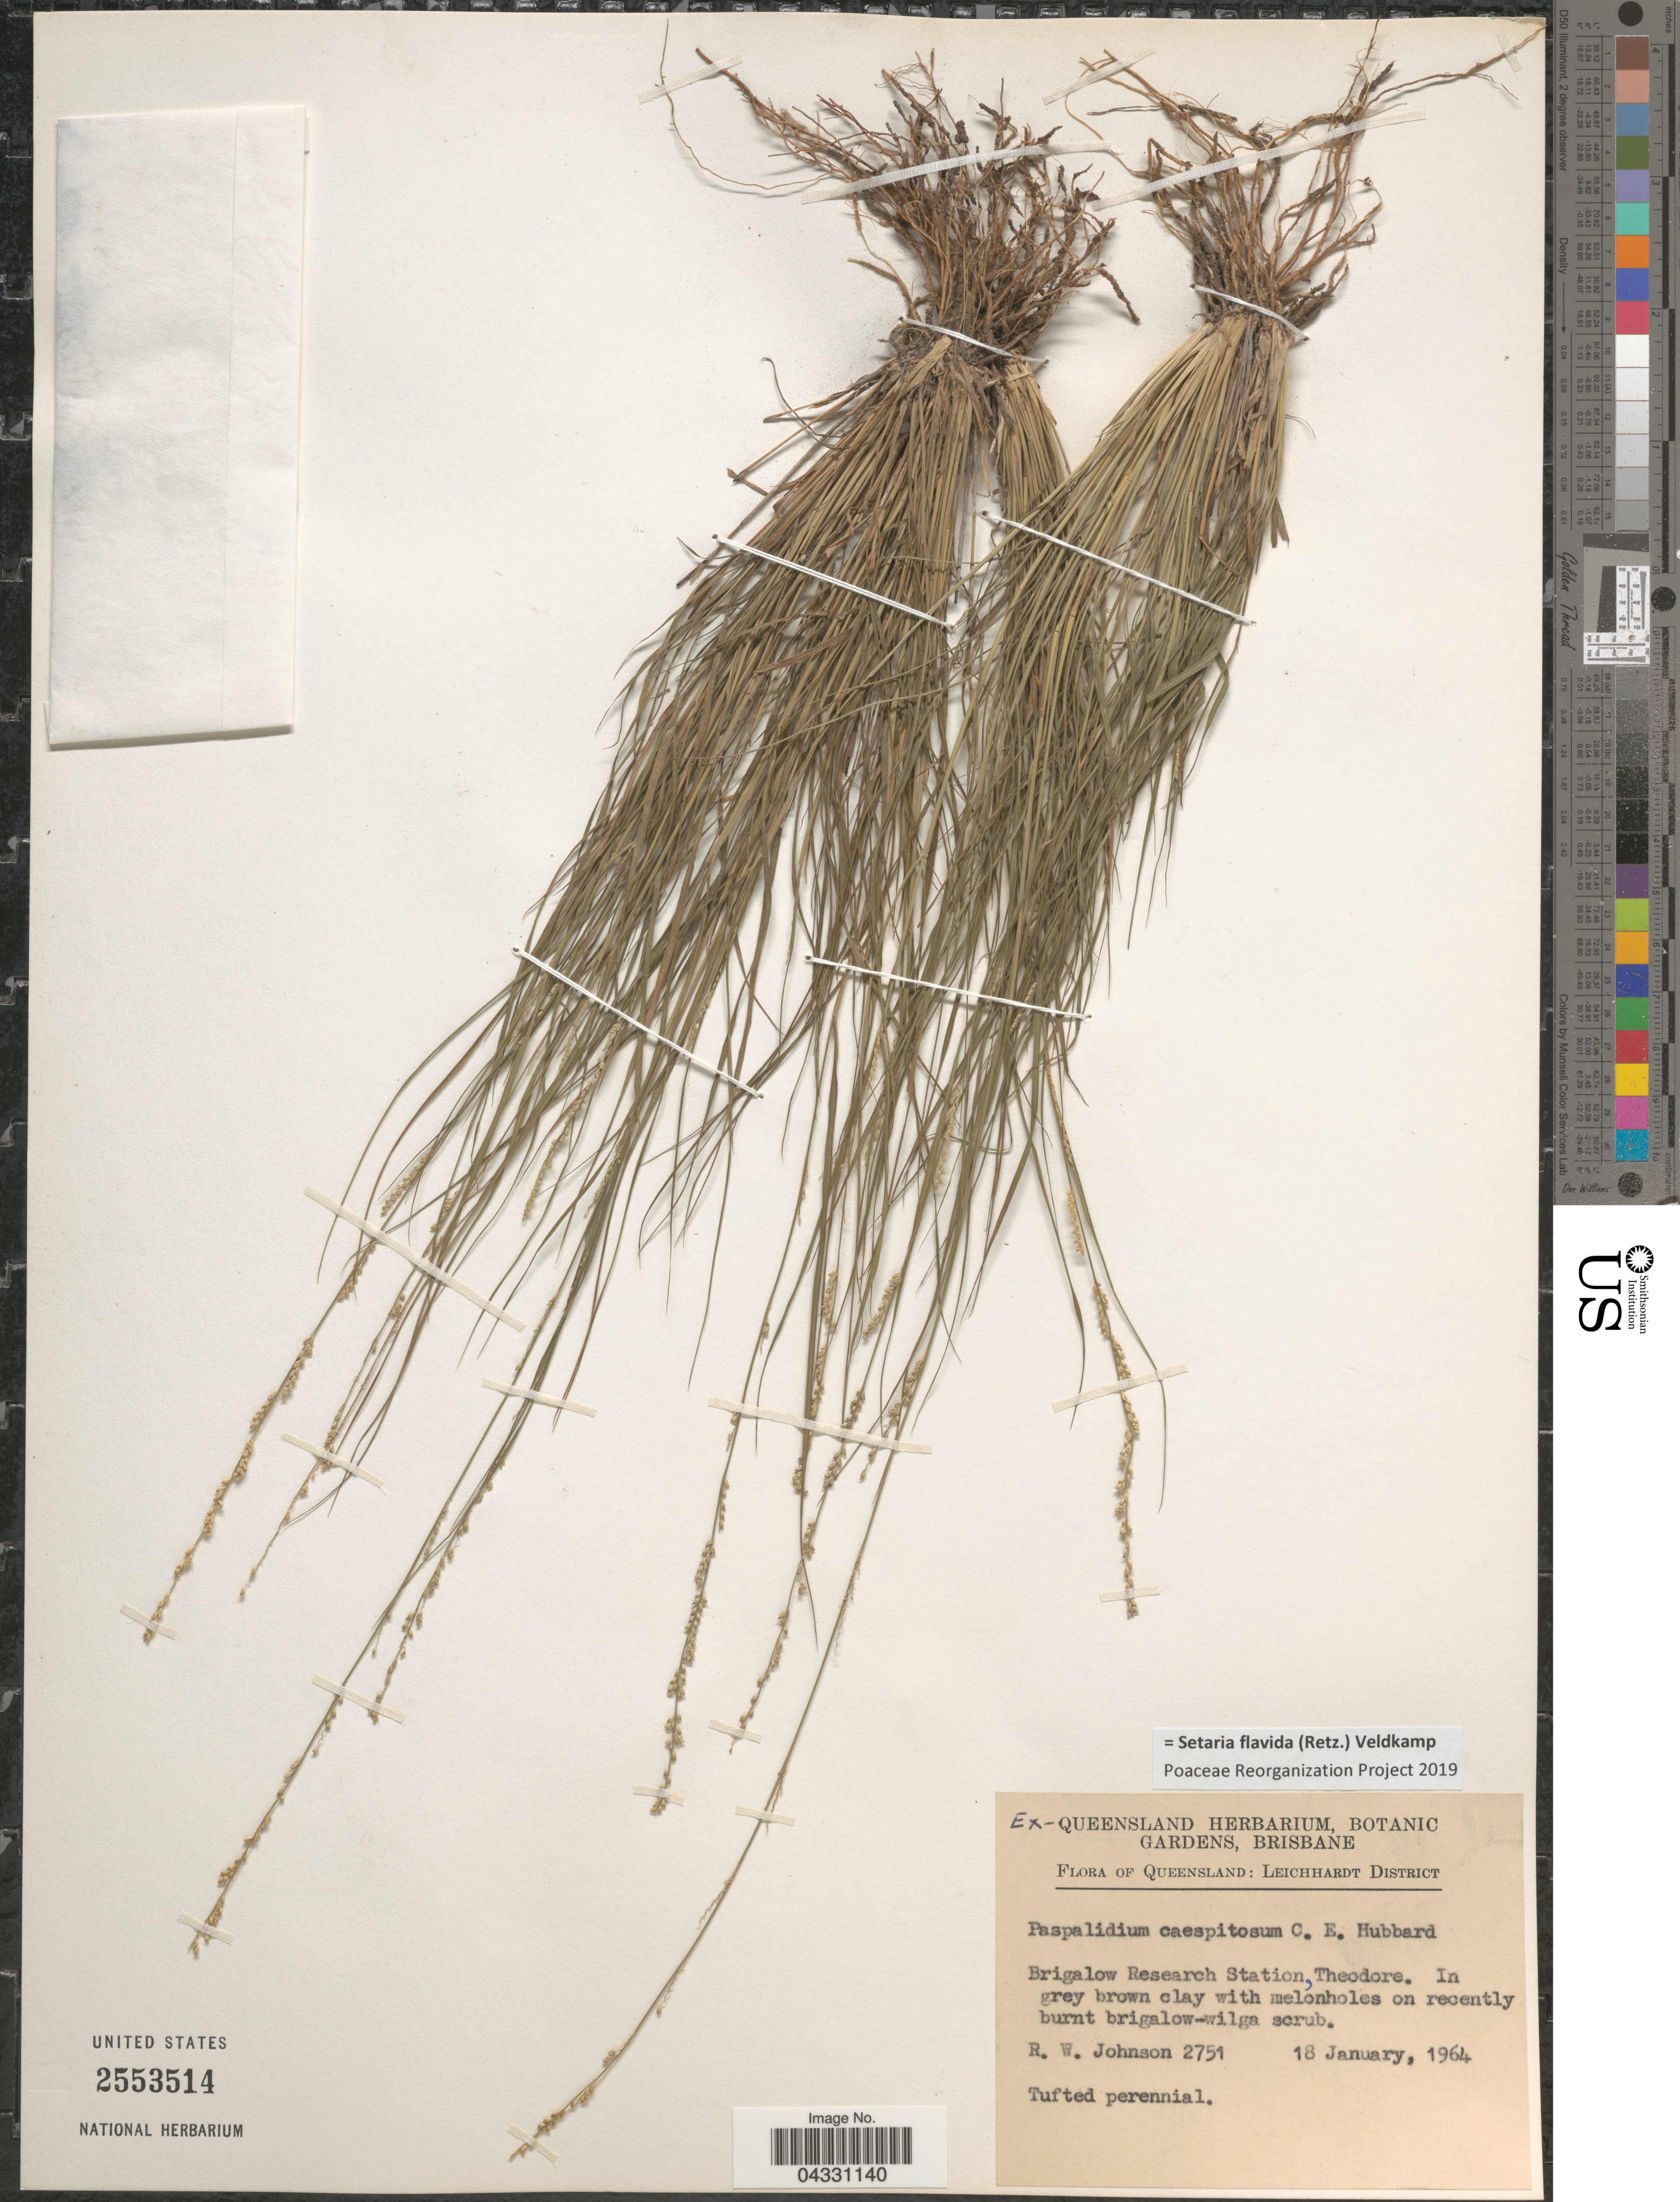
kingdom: Plantae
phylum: Tracheophyta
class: Liliopsida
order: Poales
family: Poaceae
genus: Setaria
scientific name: Setaria flavida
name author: (Retz.) Veldkamp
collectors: R. W. Johnson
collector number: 2751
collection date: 1964-01-18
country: Australia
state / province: Queensland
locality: Leichhardt District. Brigalow Research Station, Theodore.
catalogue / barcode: US 2553514